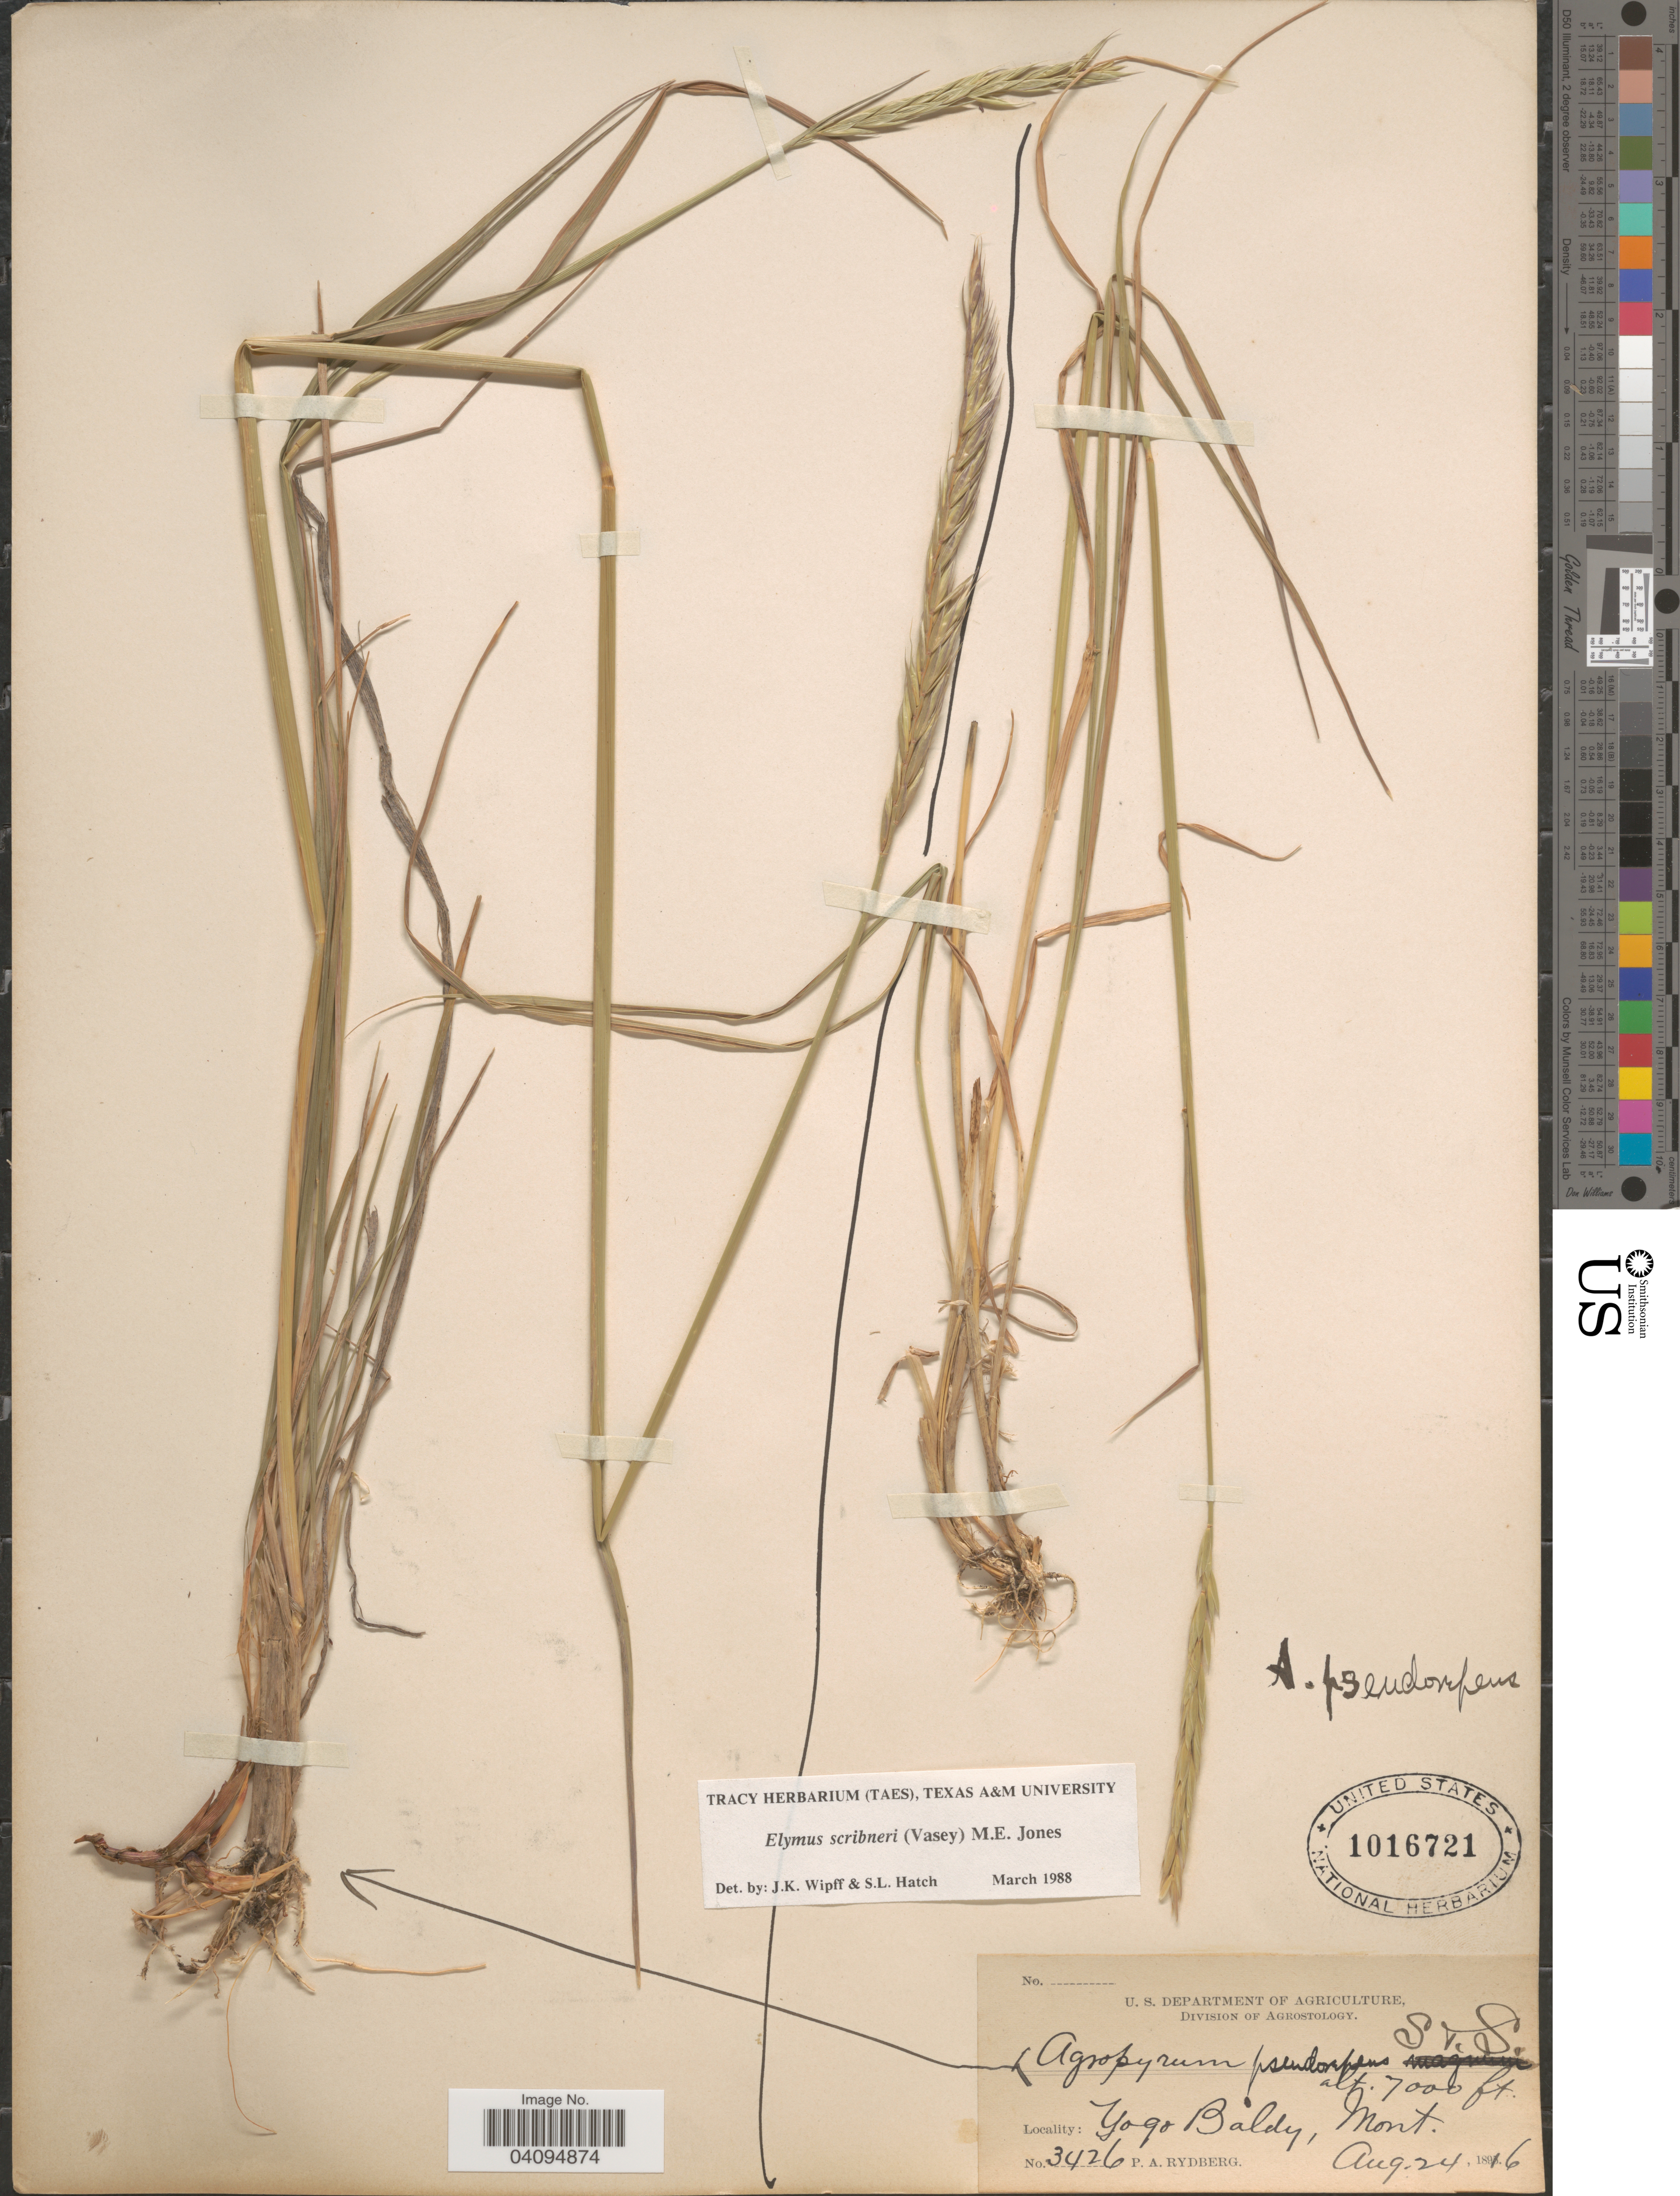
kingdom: Plantae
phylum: Tracheophyta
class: Liliopsida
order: Poales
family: Poaceae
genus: Elymus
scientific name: Elymus scribneri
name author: (Vasey) M.E. Jones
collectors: P. A. Rydberg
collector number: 3426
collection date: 1896-08-24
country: United States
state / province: Montana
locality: Yogo Baldy.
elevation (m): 2134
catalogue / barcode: US 1016721